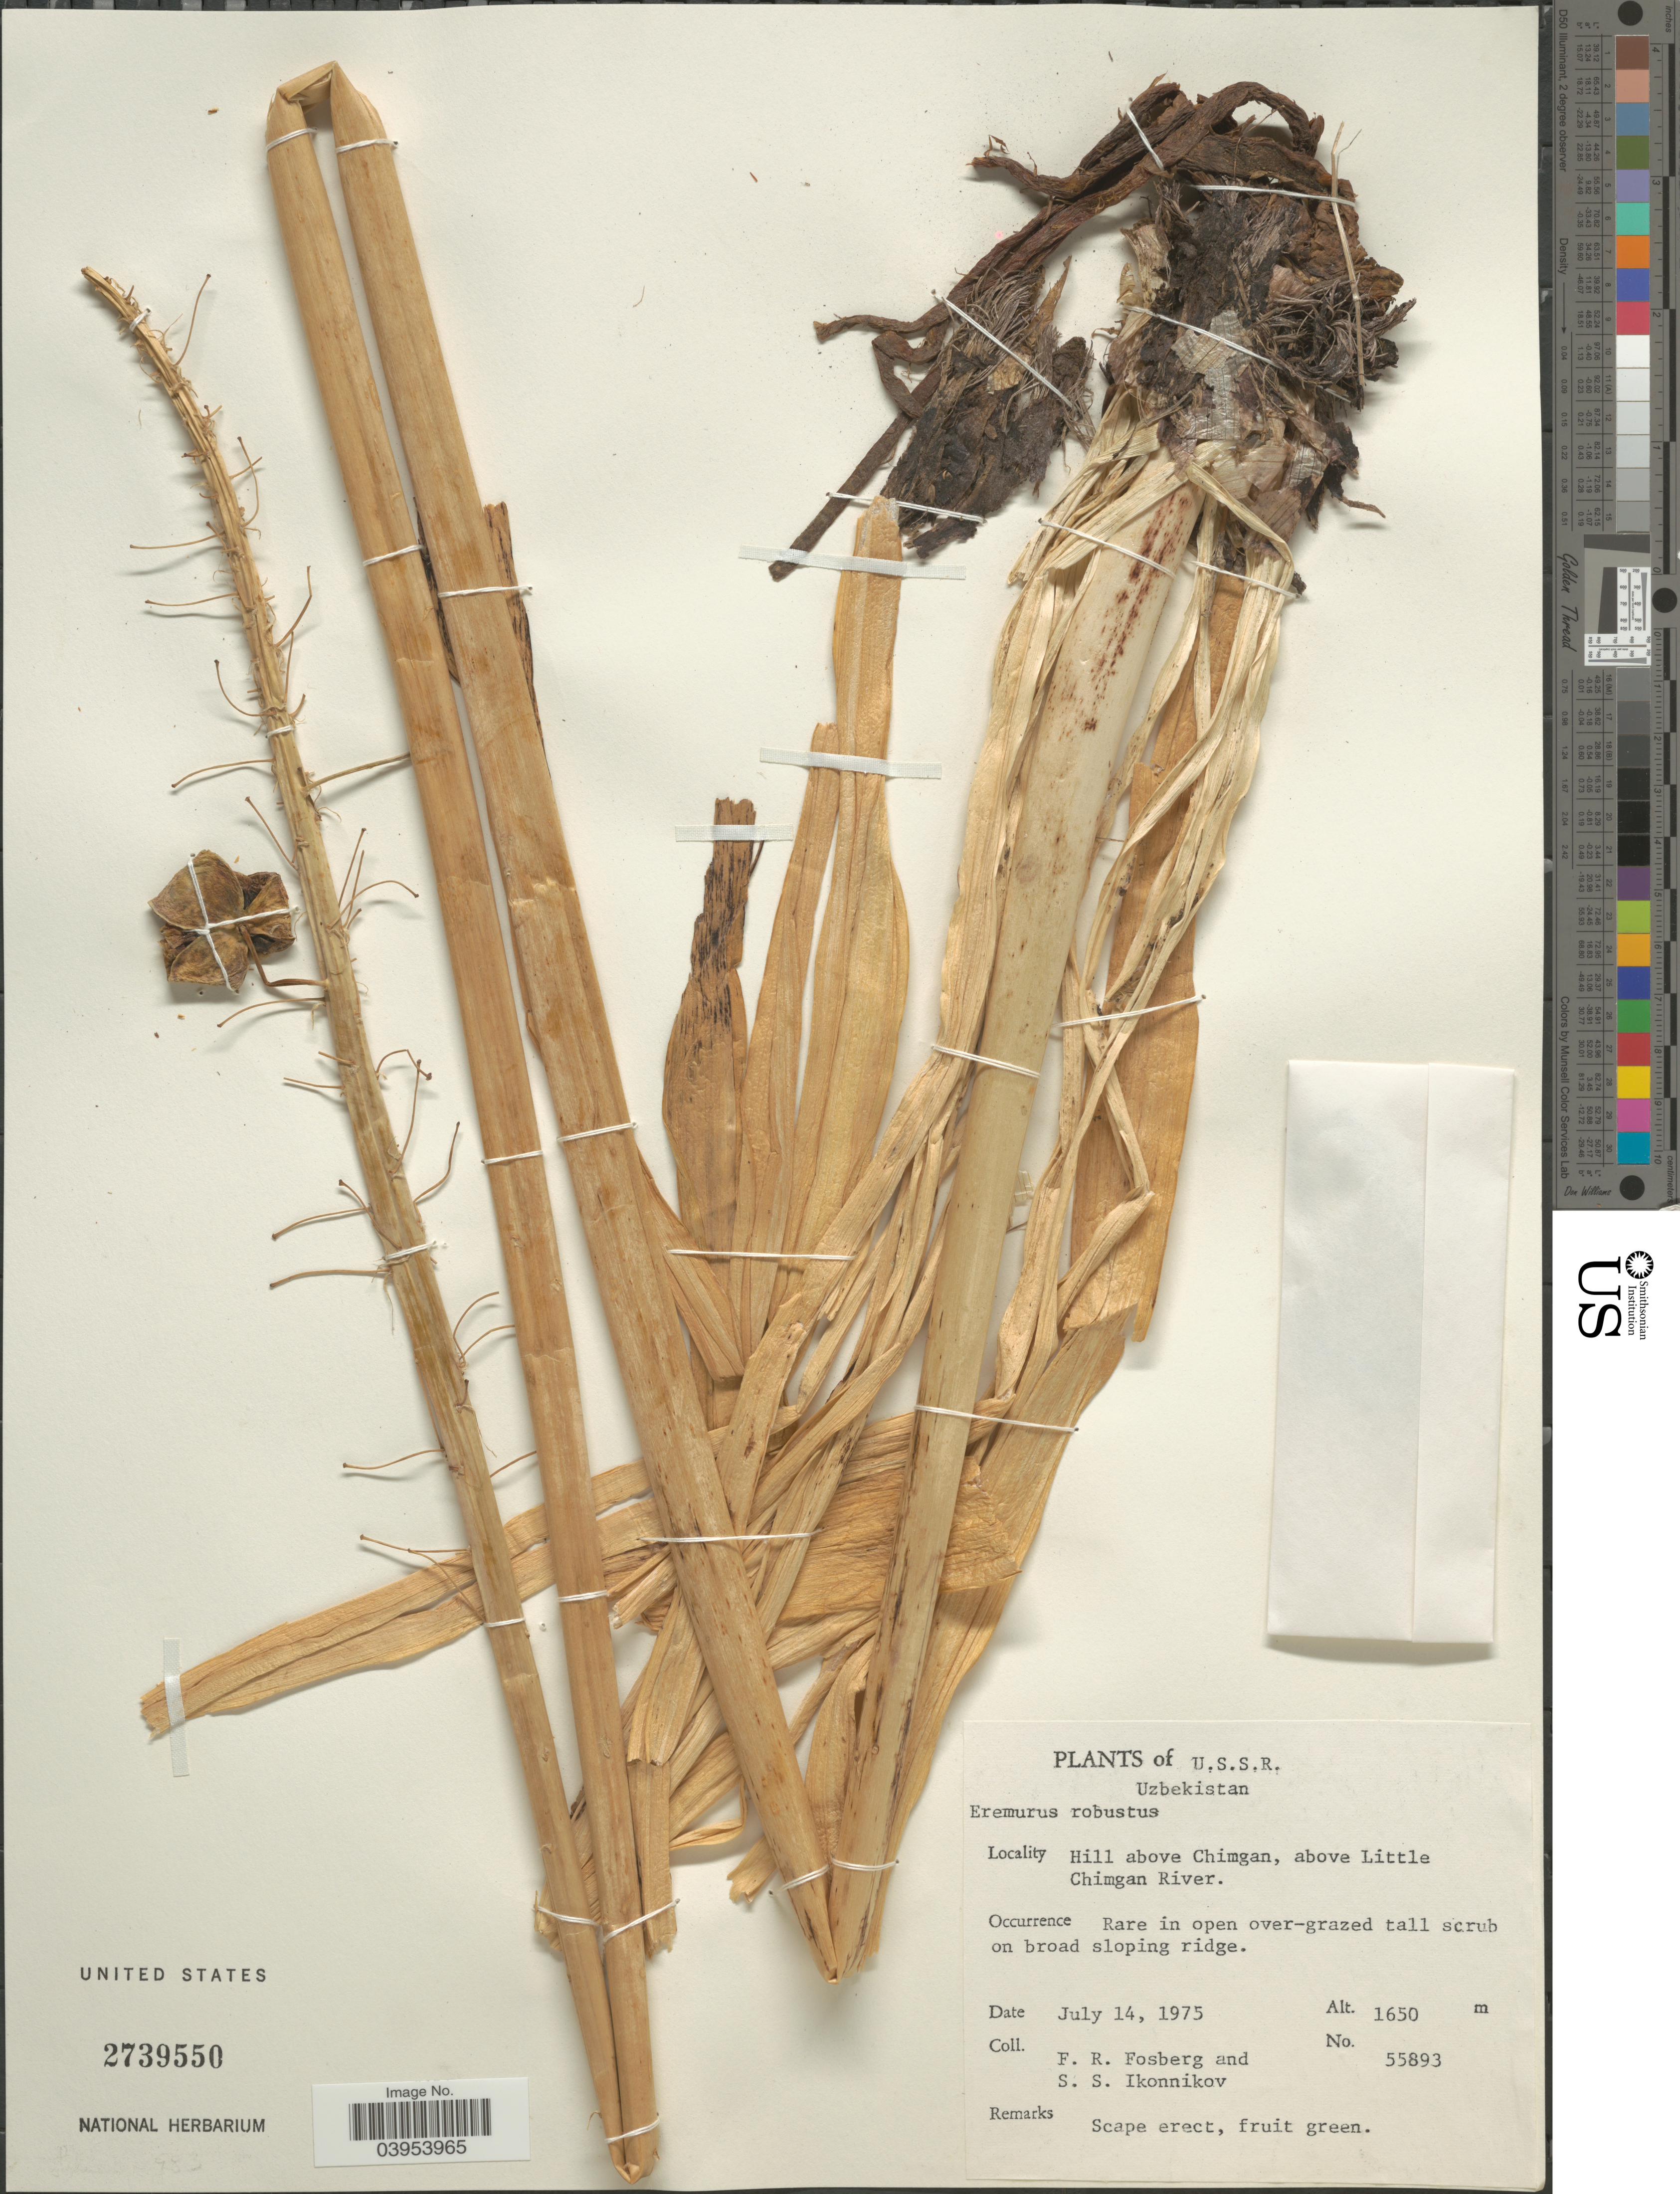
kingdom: Plantae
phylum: Tracheophyta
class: Liliopsida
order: Asparagales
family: Asphodelaceae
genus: Eremurus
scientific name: Eremurus robustus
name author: (Regel) Regel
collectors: F. R. Fosberg & S. Ikonnikov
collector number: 55893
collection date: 1975-07-14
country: Uzbekistan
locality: U.S.S.R. Hill above Chimgan, above Little Chimgan River.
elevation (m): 1650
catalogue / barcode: US 2739550